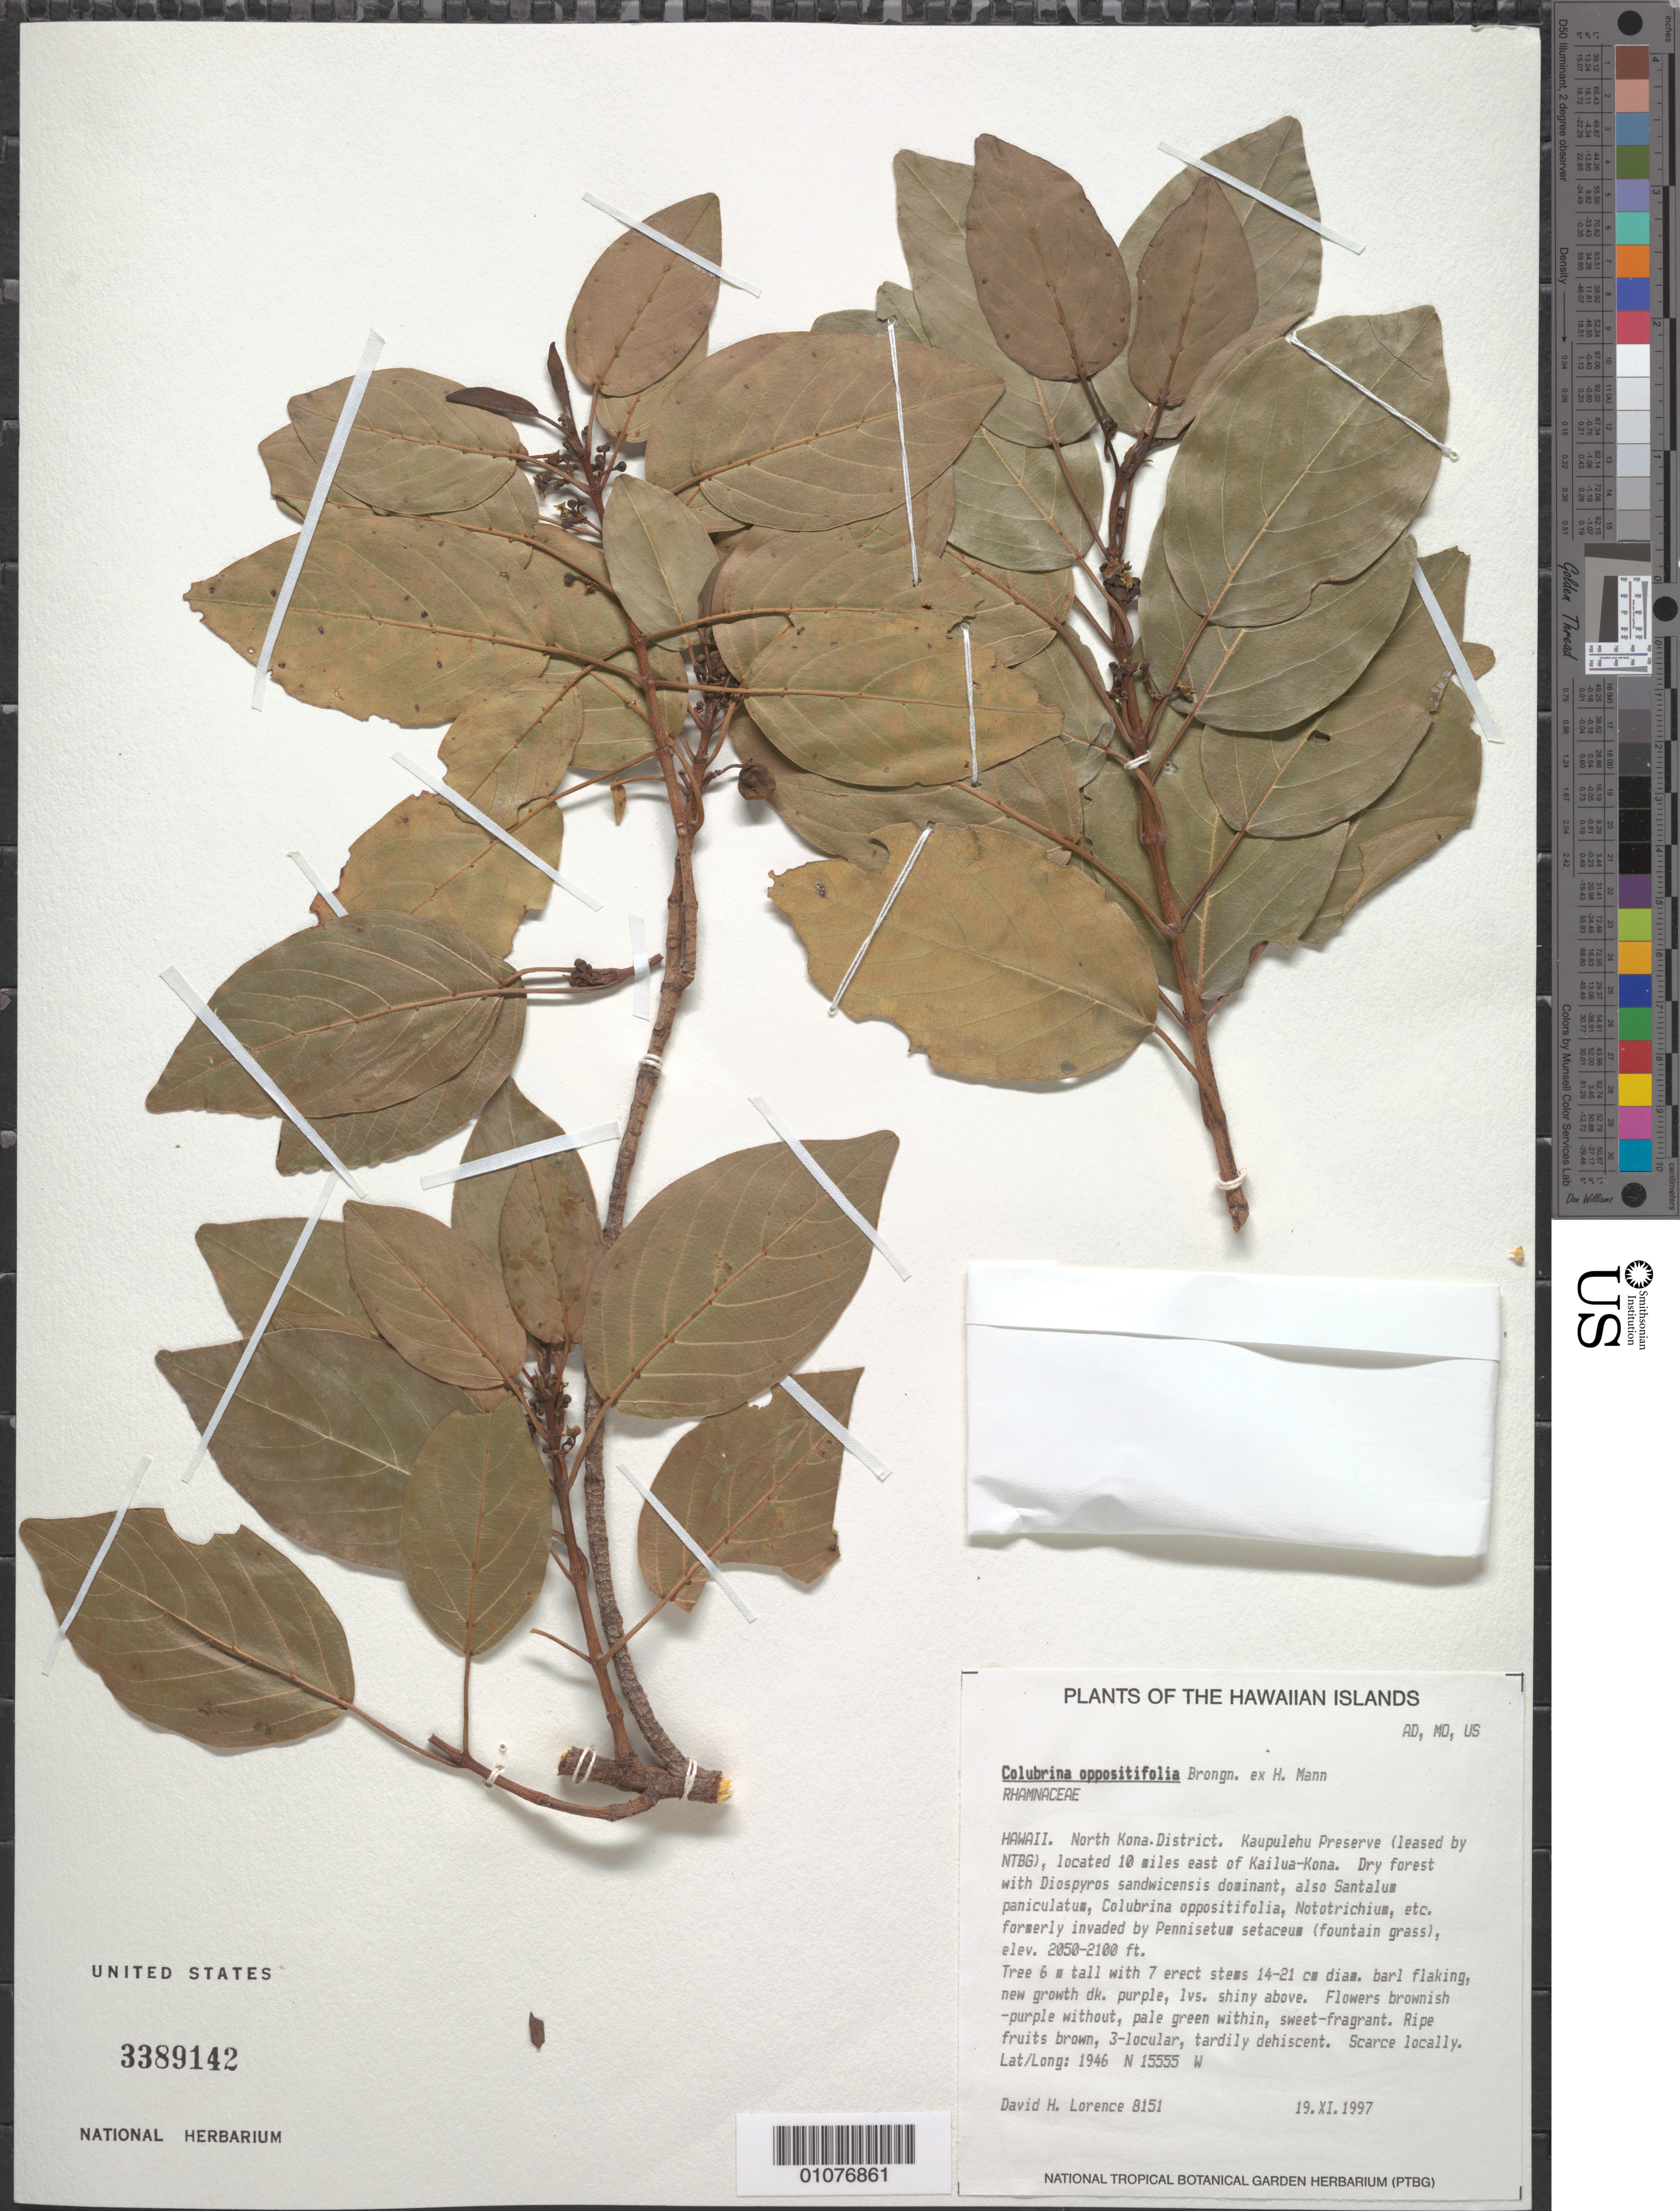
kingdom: Plantae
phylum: Tracheophyta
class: Magnoliopsida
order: Rosales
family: Rhamnaceae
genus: Colubrina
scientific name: Colubrina oppositifolia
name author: Brongn. ex H. Mann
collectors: D. Lorence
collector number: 8151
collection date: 1997-11-19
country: United States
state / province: Hawaii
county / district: Hawaii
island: Hawaii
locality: North Kona District, Kaupulehu Preserve, located 10 miles E of Kailua-Kona.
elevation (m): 625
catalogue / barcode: US 3389142